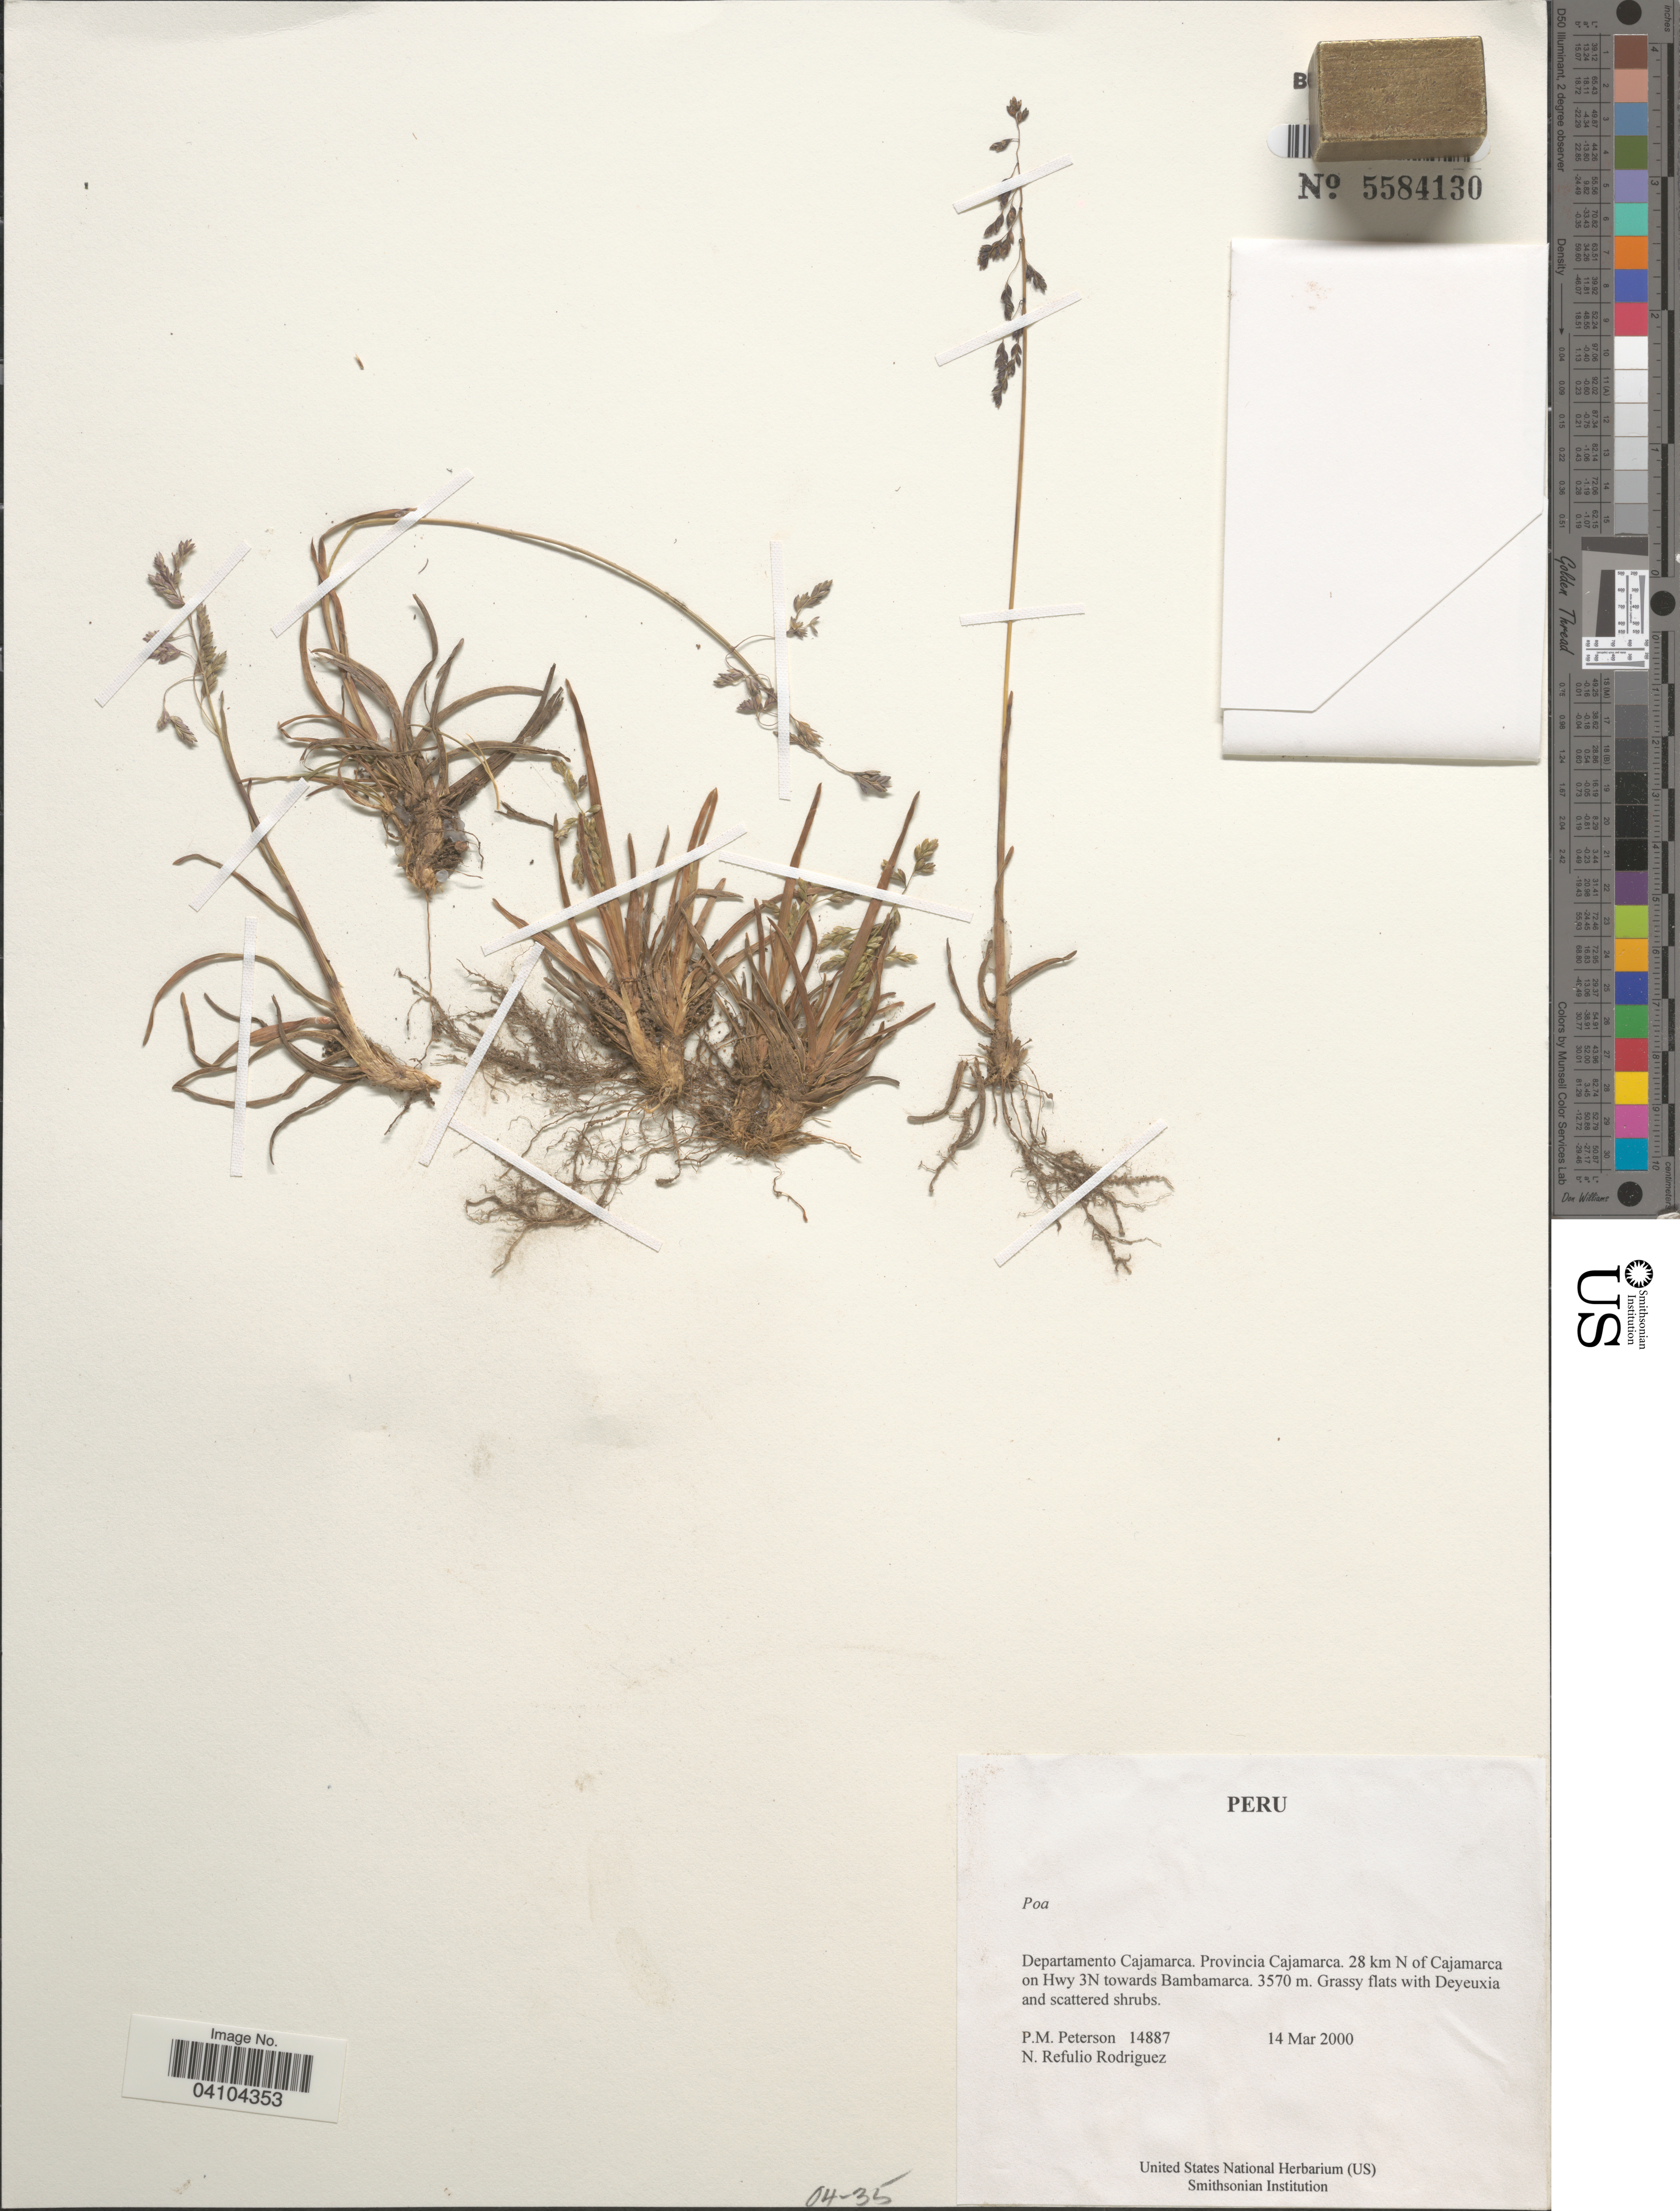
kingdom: Plantae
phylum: Tracheophyta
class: Liliopsida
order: Poales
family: Poaceae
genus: Poa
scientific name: Poa sp.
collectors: P. M. Peterson & N. Refulio-Rodríguez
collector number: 14887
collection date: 2000-03-14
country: Peru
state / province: Cajamarca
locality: Departamento Cajamarca. 28 km N of Cajamarca on Hwy 3N towards Bambamarca.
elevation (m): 3570